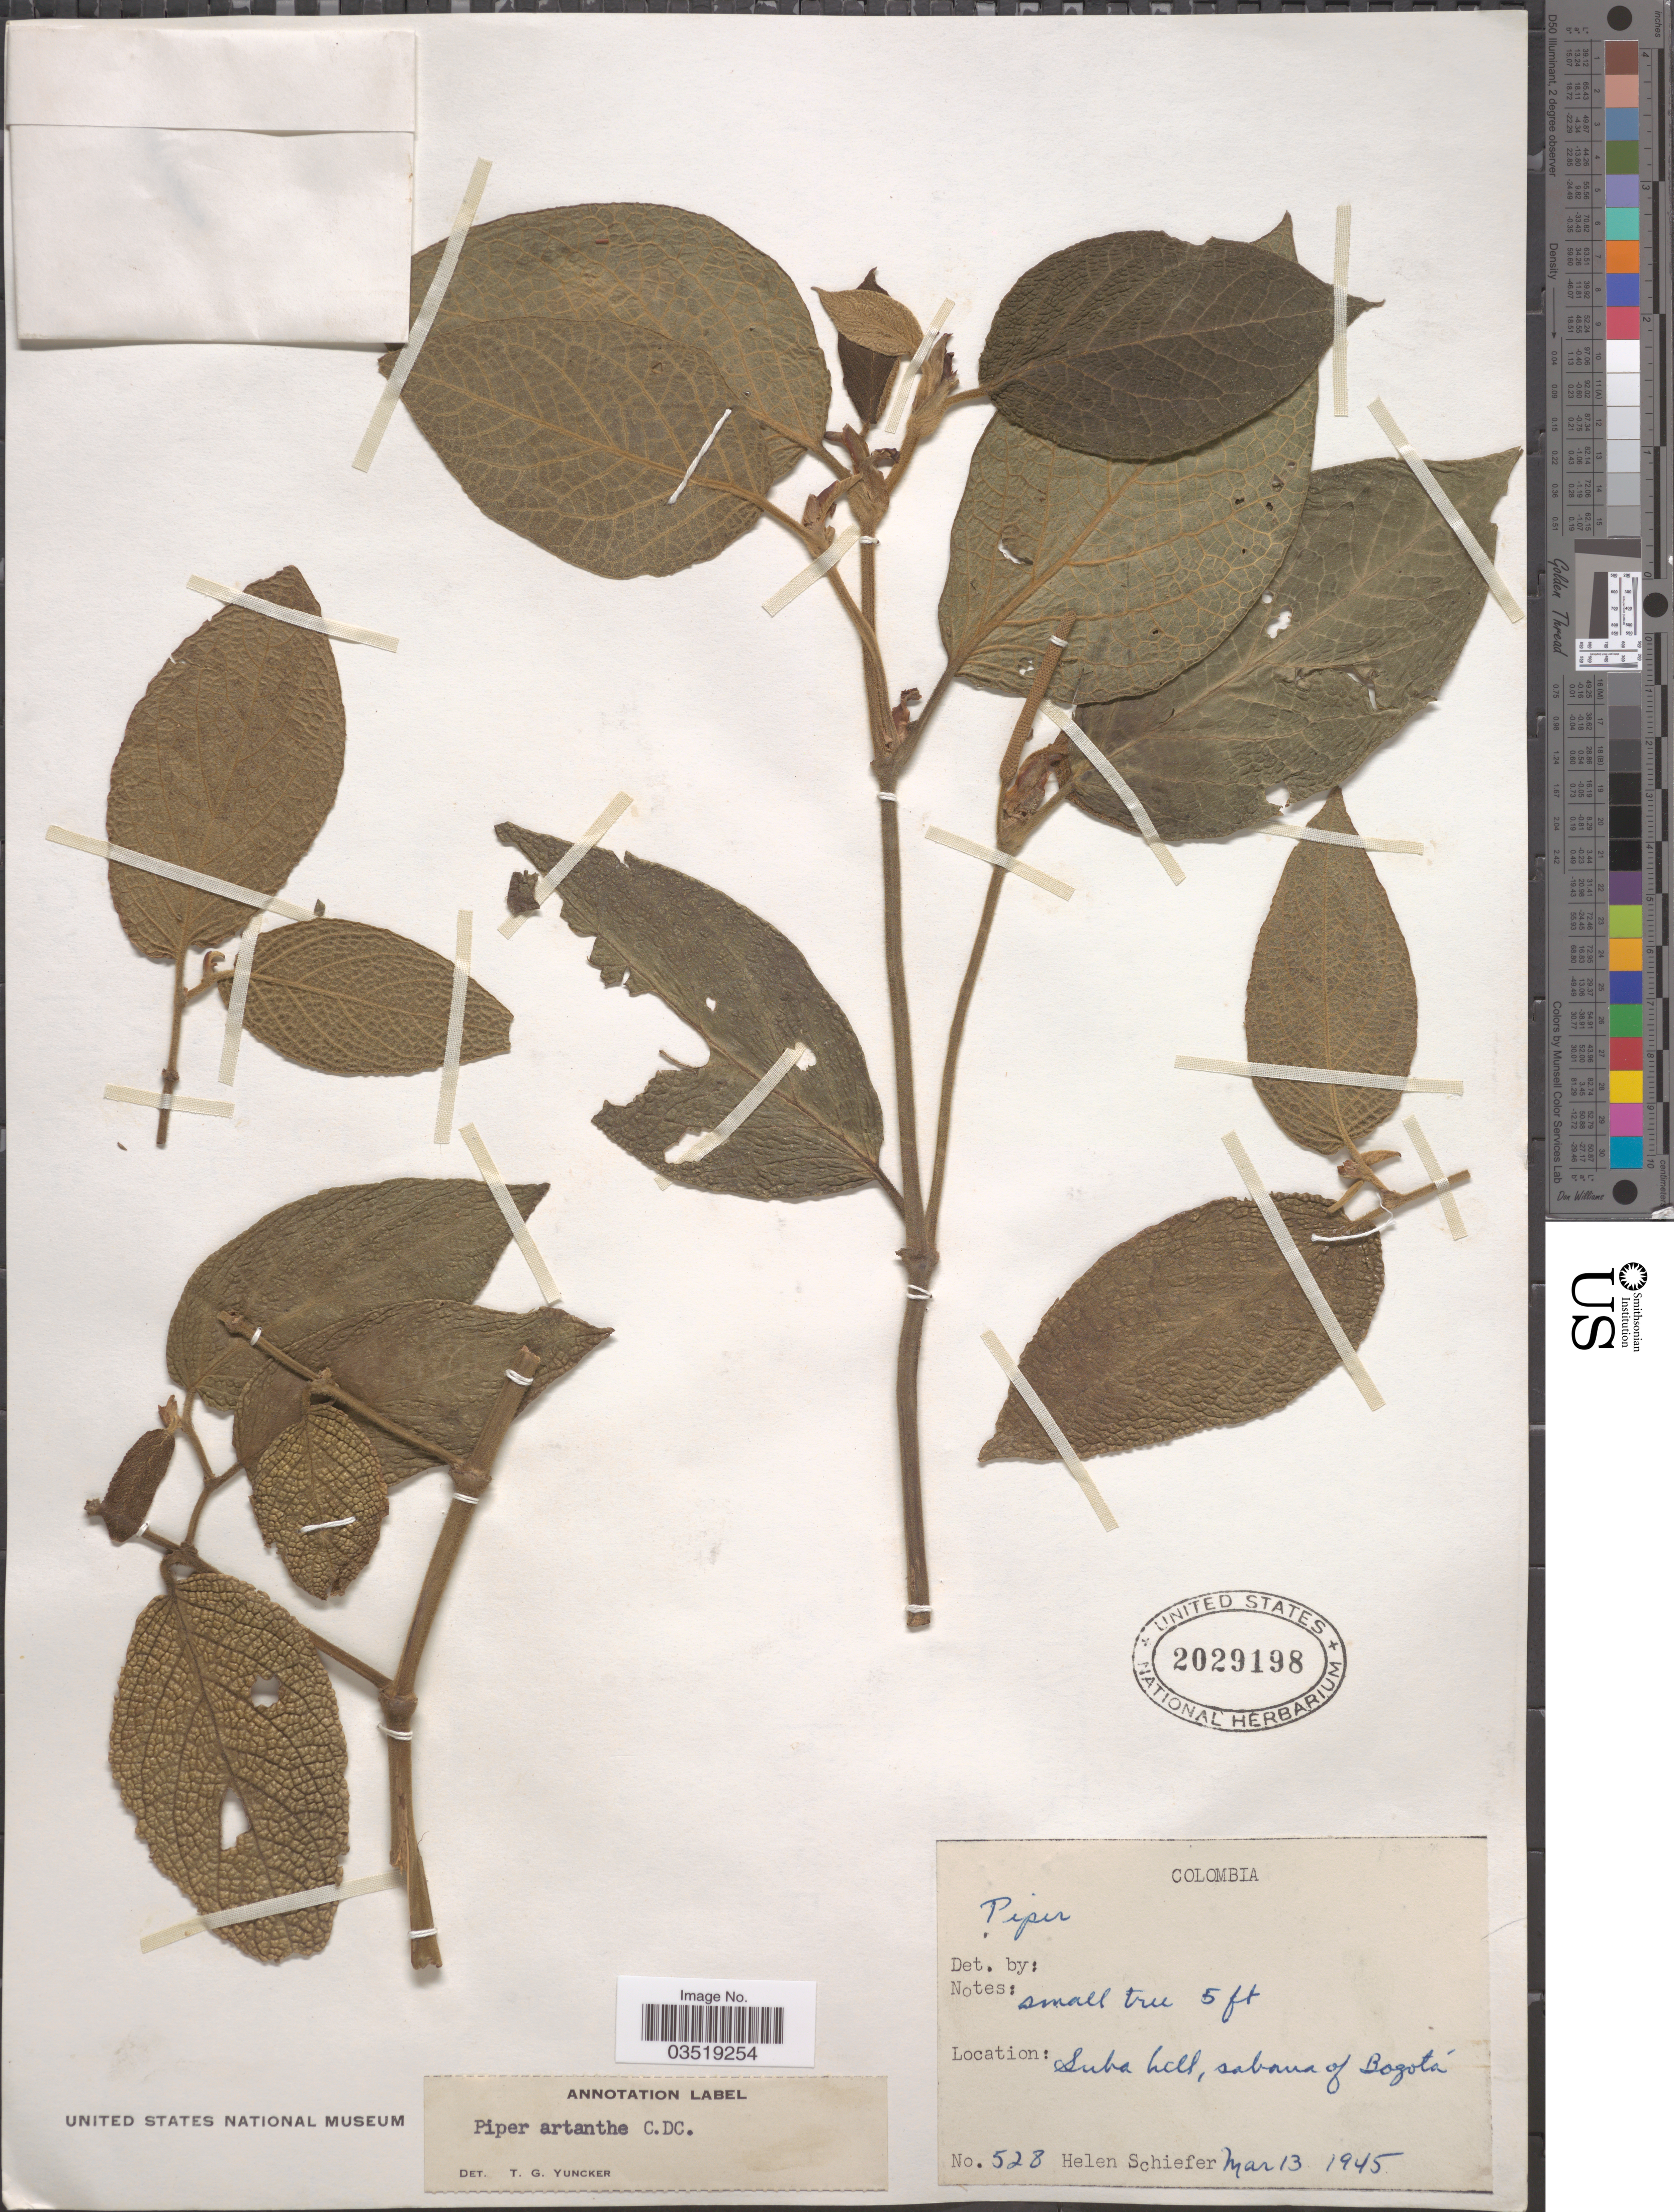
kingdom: Plantae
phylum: Tracheophyta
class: Magnoliopsida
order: Piperales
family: Piperaceae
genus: Piper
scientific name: Piper artanthe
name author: C. DC.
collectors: H. Schiefer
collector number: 528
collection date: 1945-03-13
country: Colombia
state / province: Bogota D.C.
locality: Suba hill, sabana of Bogotá.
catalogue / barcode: US 2029198